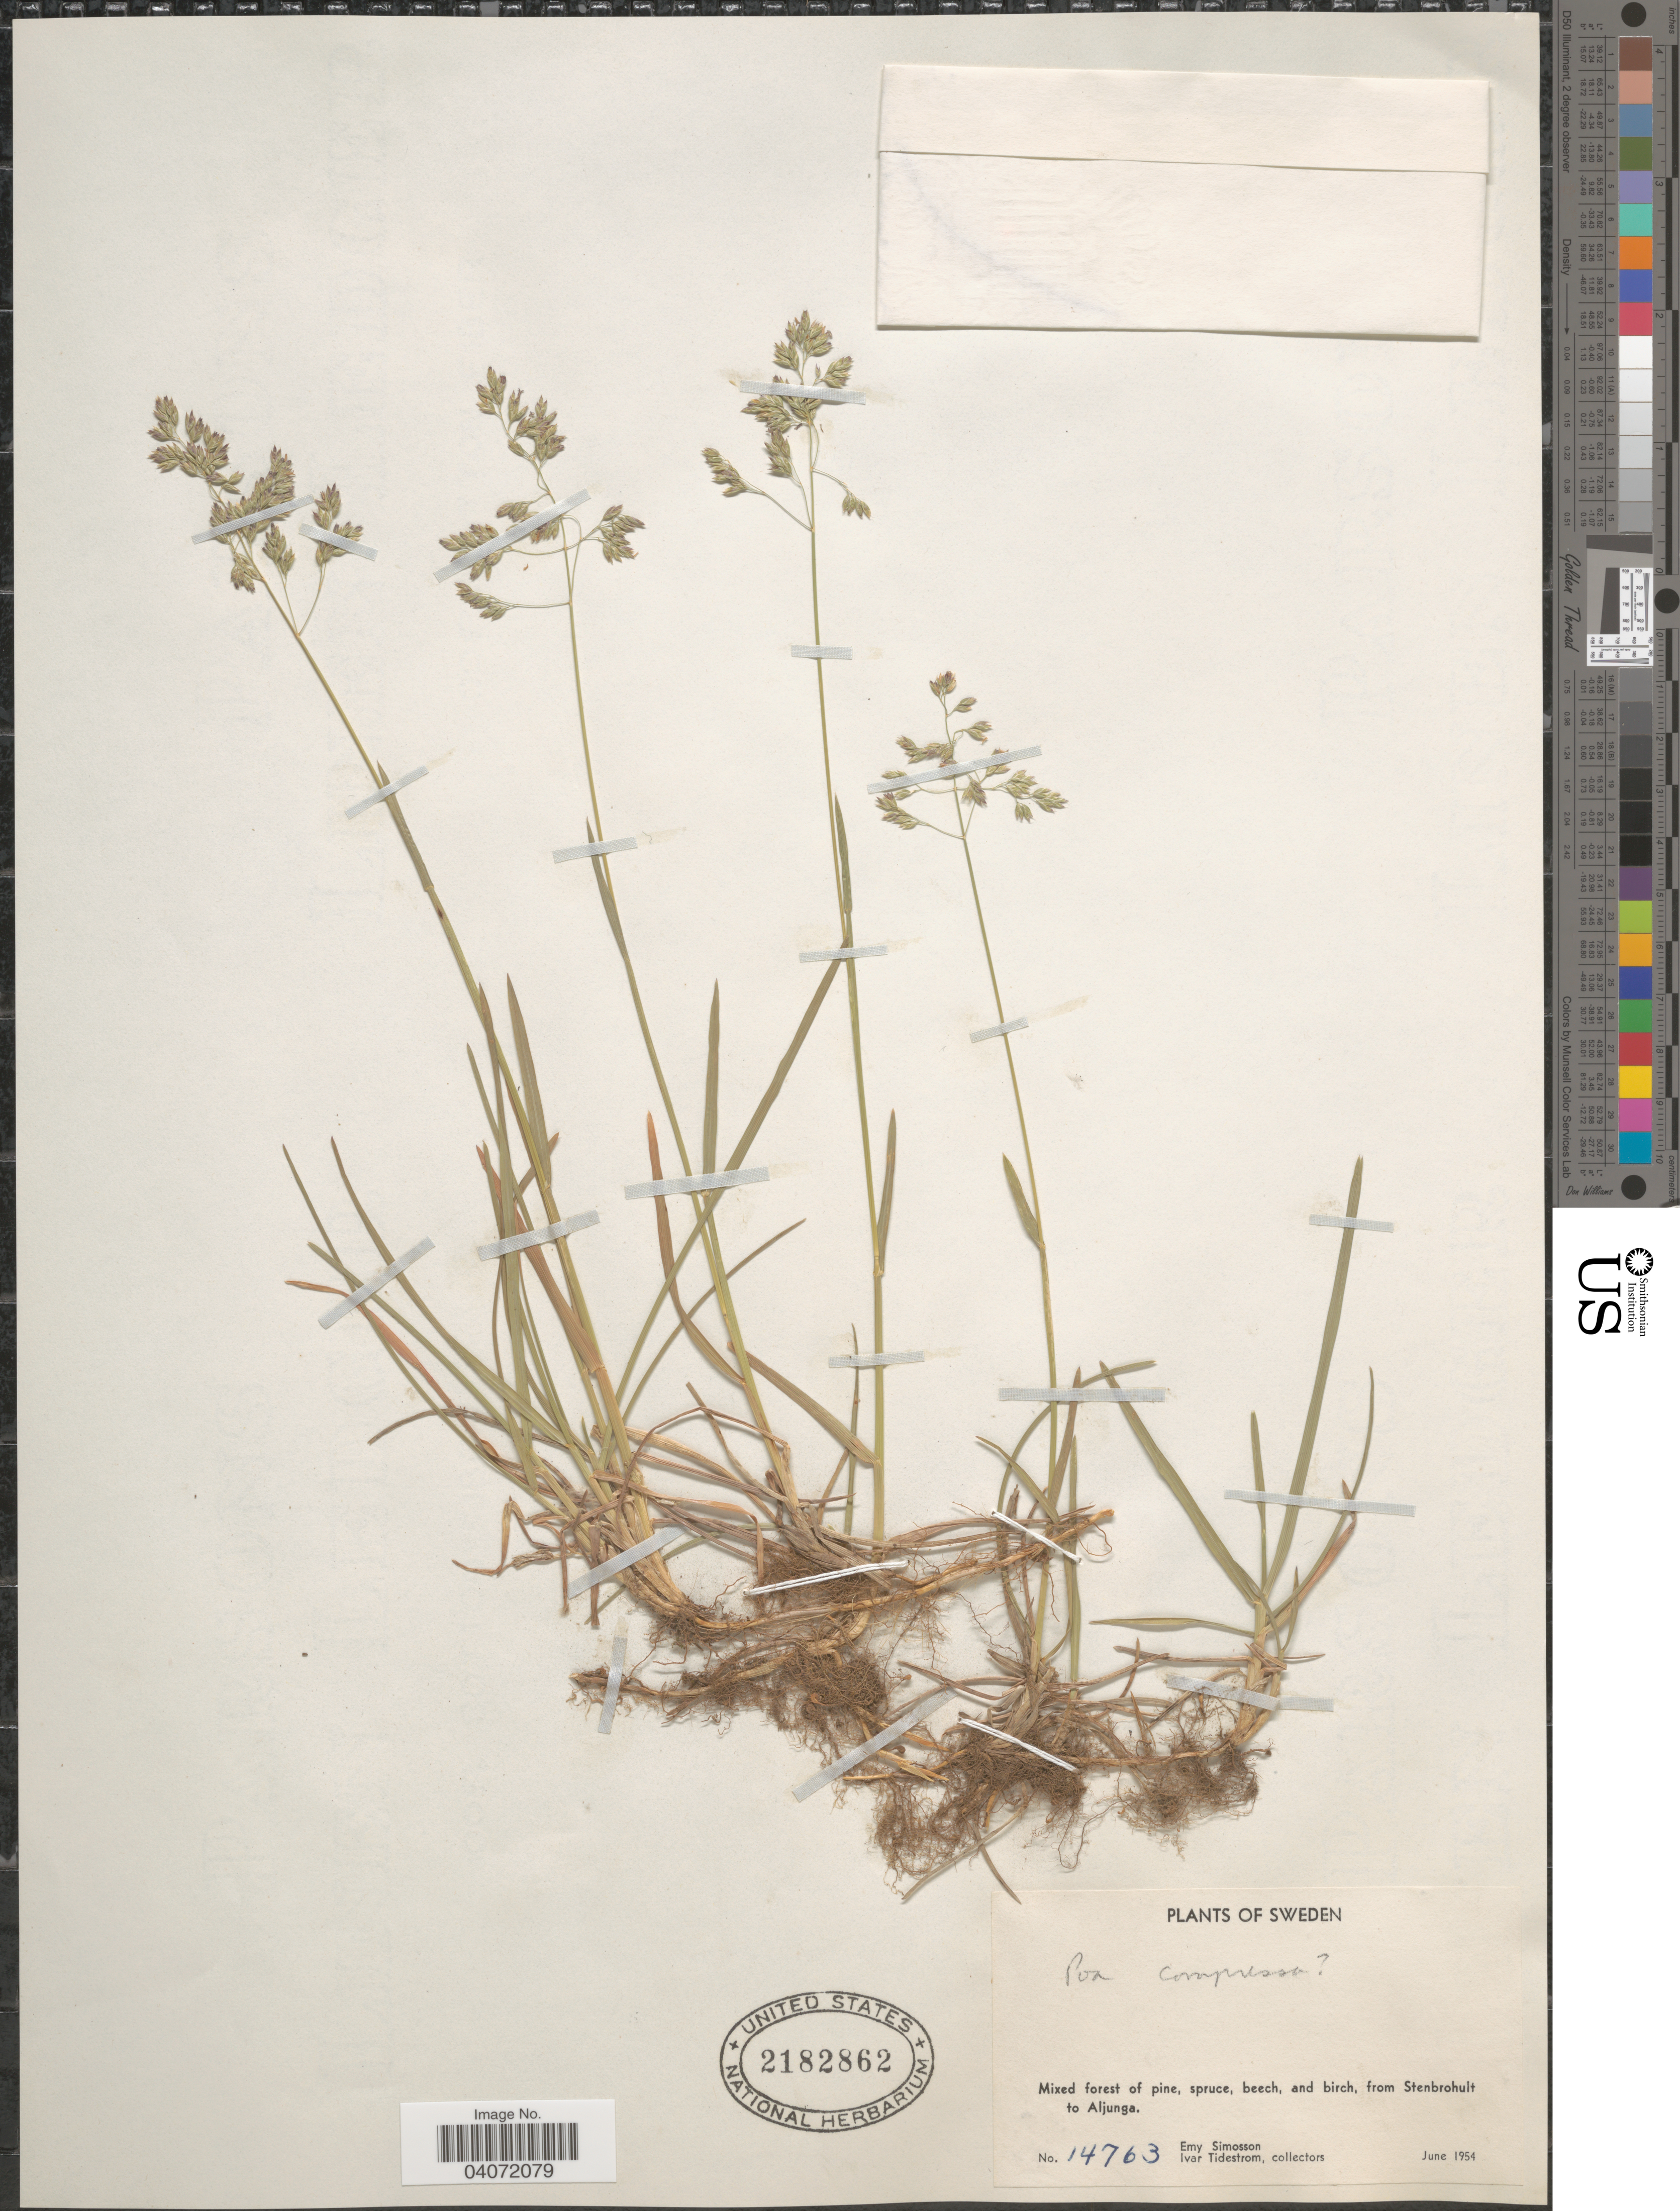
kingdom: Plantae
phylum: Tracheophyta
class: Liliopsida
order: Poales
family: Poaceae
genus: Poa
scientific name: Poa compressa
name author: L.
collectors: E. Simosson & I. F. Tidestrom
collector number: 14763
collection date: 1954-06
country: Sweden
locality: From Stenbrohult to Aljunga.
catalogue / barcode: US 2182862